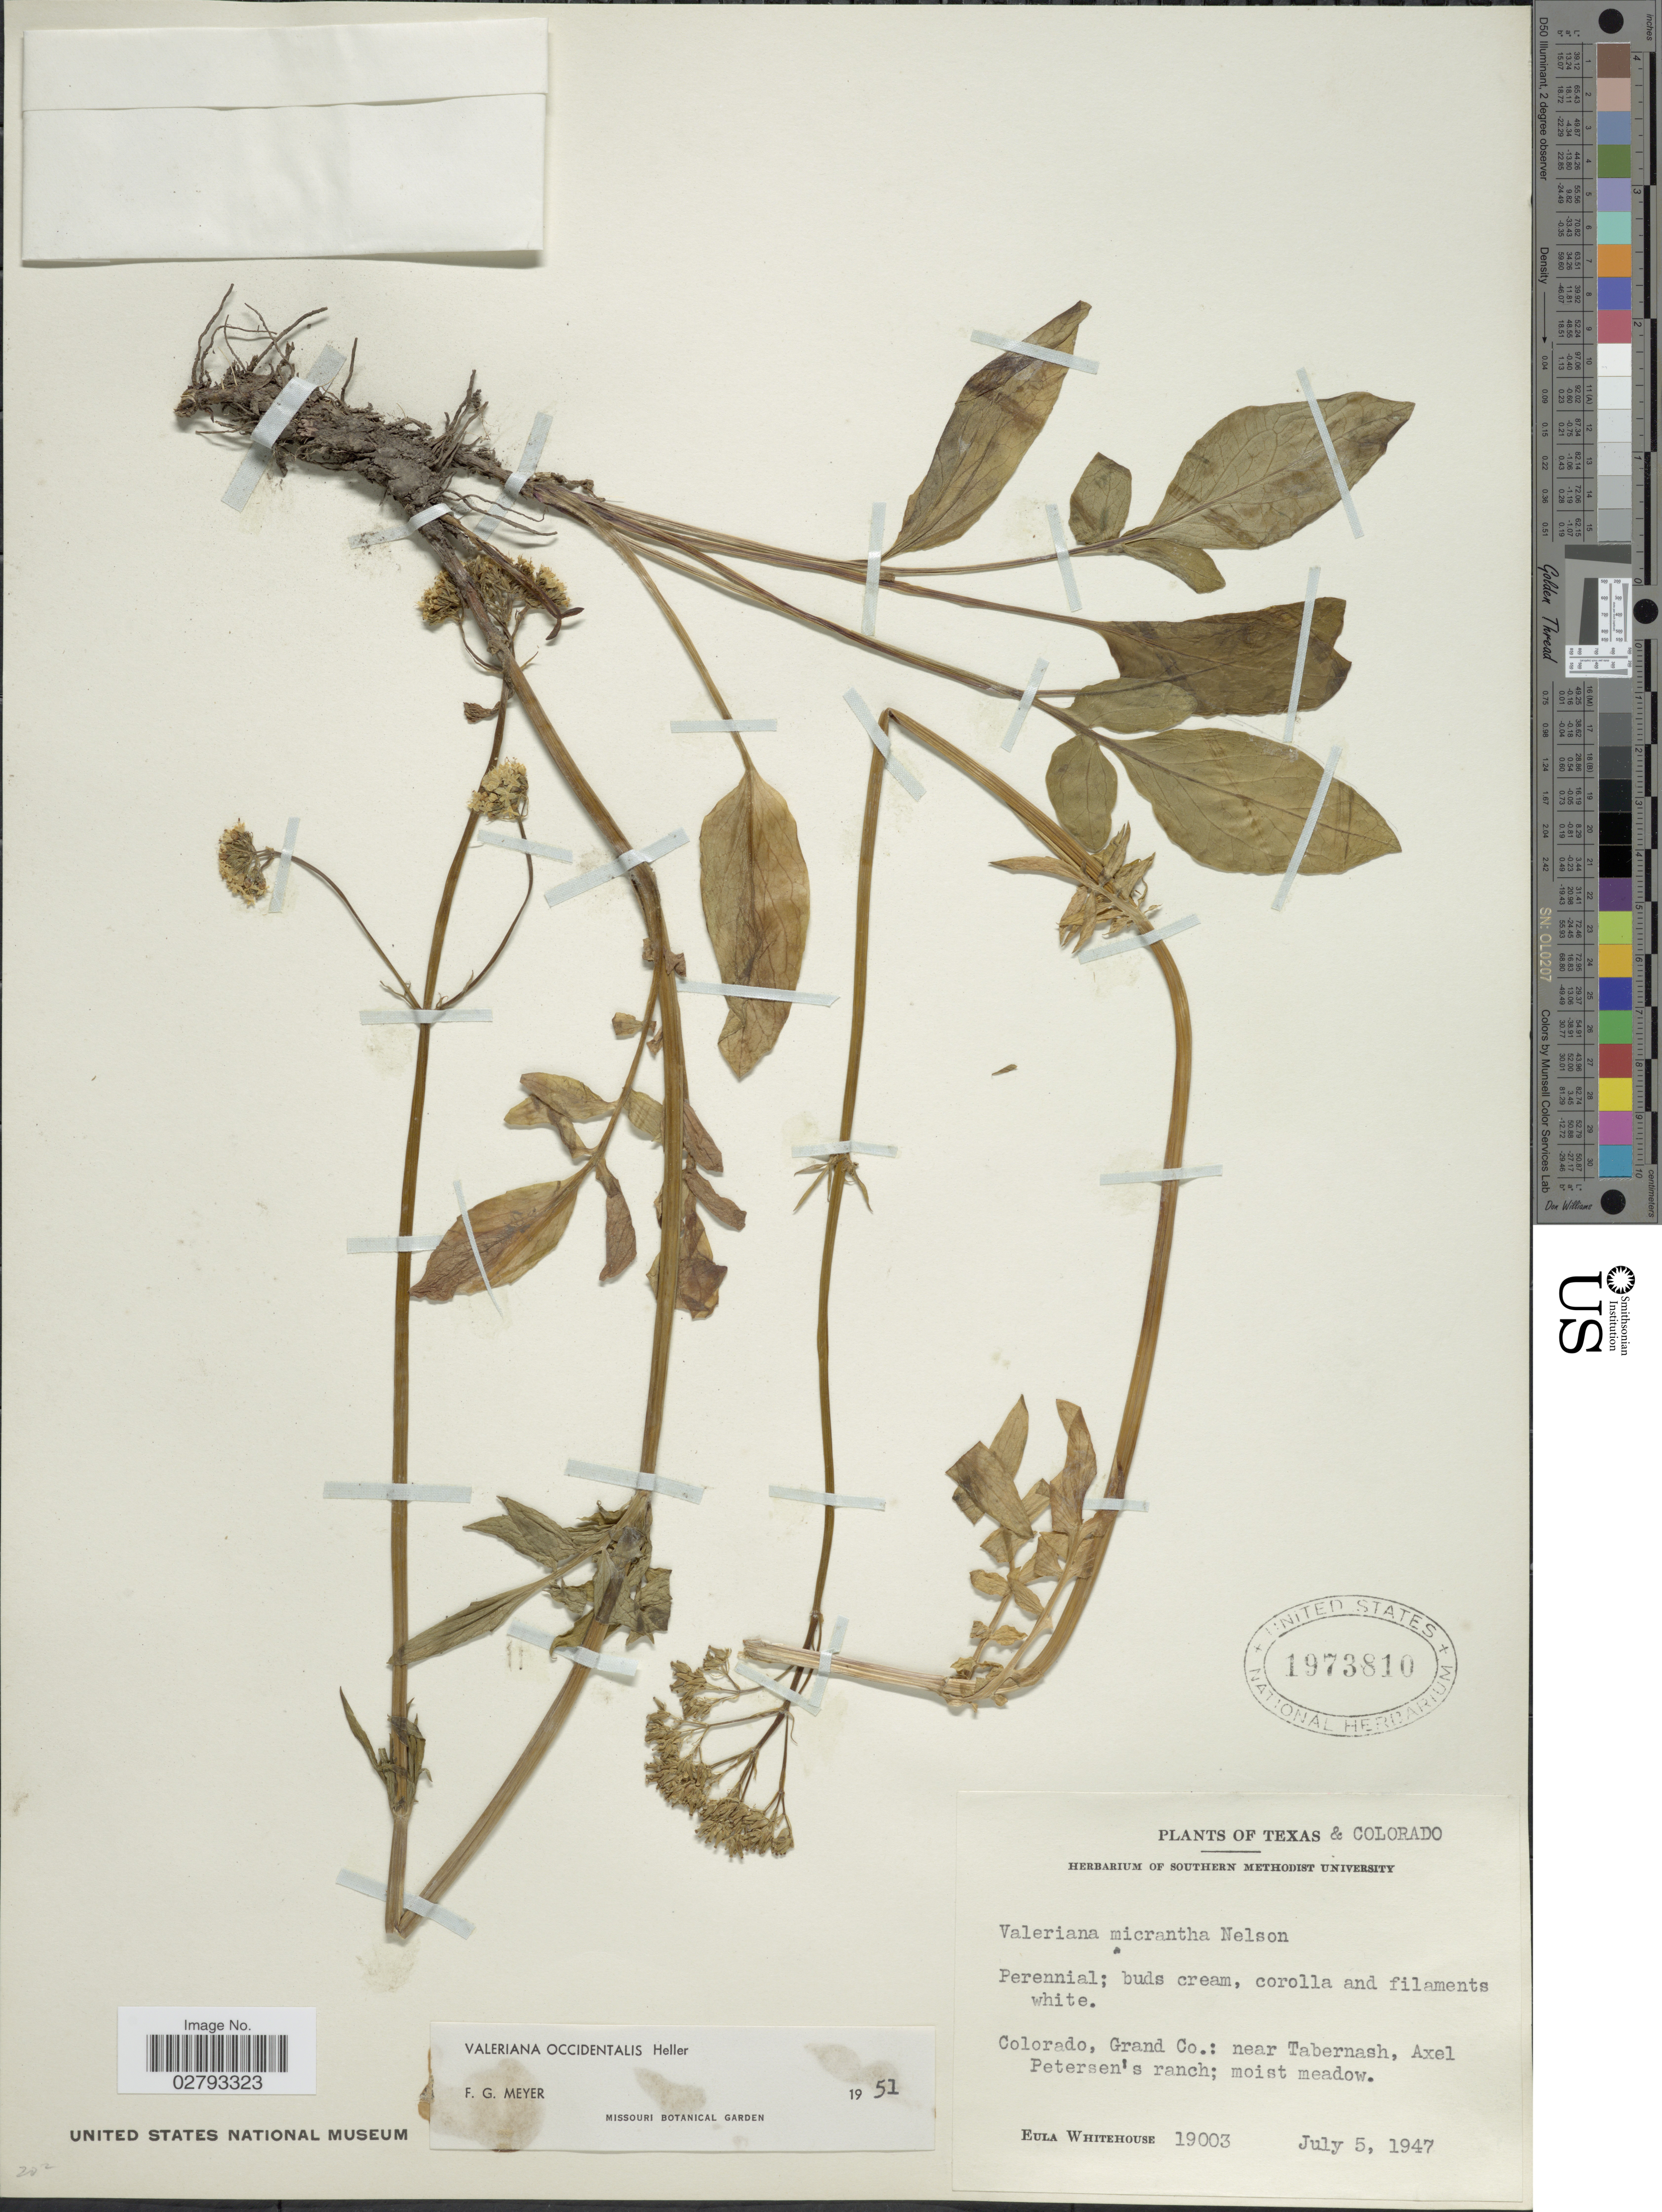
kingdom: Plantae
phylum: Tracheophyta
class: Magnoliopsida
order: Dipsacales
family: Caprifoliaceae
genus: Valeriana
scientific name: Valeriana occidentalis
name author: A. Heller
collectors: E. Whitehouse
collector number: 19003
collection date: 1947-07-05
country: United States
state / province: Colorado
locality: Grand Co.: Near Tabernash, Axel Petersen's ranch.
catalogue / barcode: US 1973810